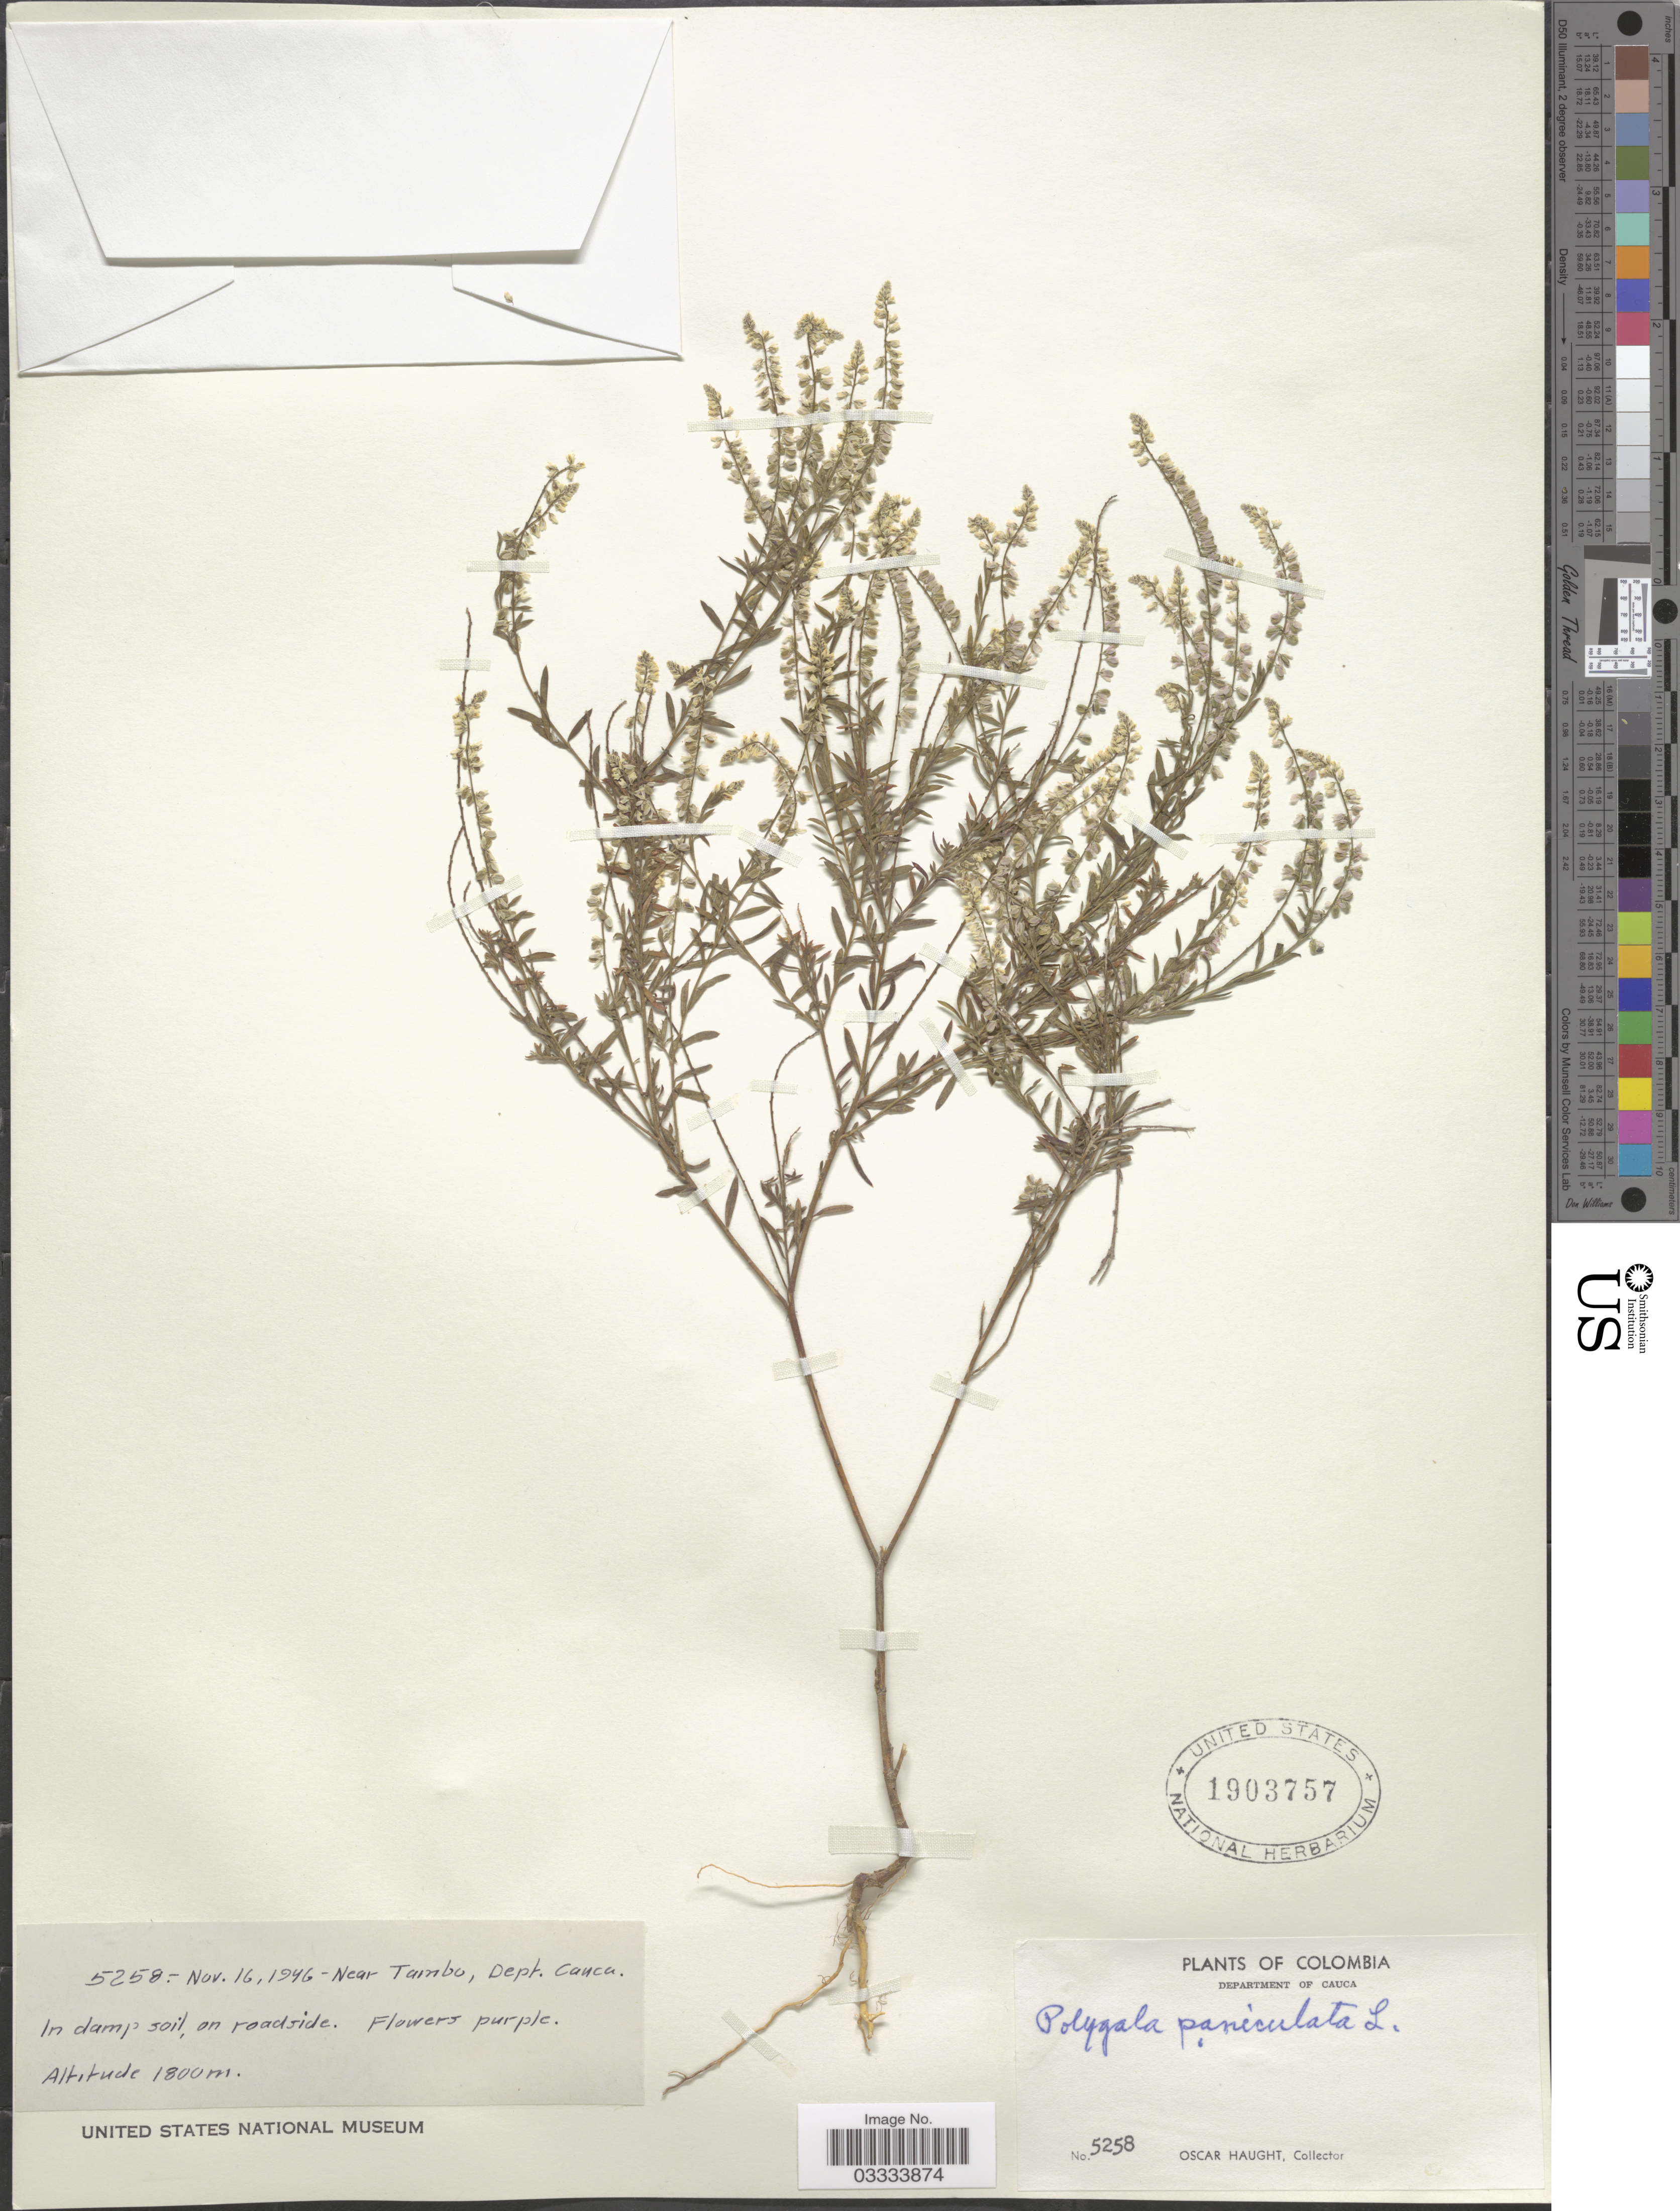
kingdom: Plantae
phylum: Tracheophyta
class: Magnoliopsida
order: Fabales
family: Polygalaceae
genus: Polygala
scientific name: Polygala paniculata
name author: L.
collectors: O. L. Haught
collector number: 5258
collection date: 1946-11-16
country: Colombia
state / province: Cauca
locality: Department of Cauca. Near Tambo.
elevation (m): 1800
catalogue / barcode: US 1903757